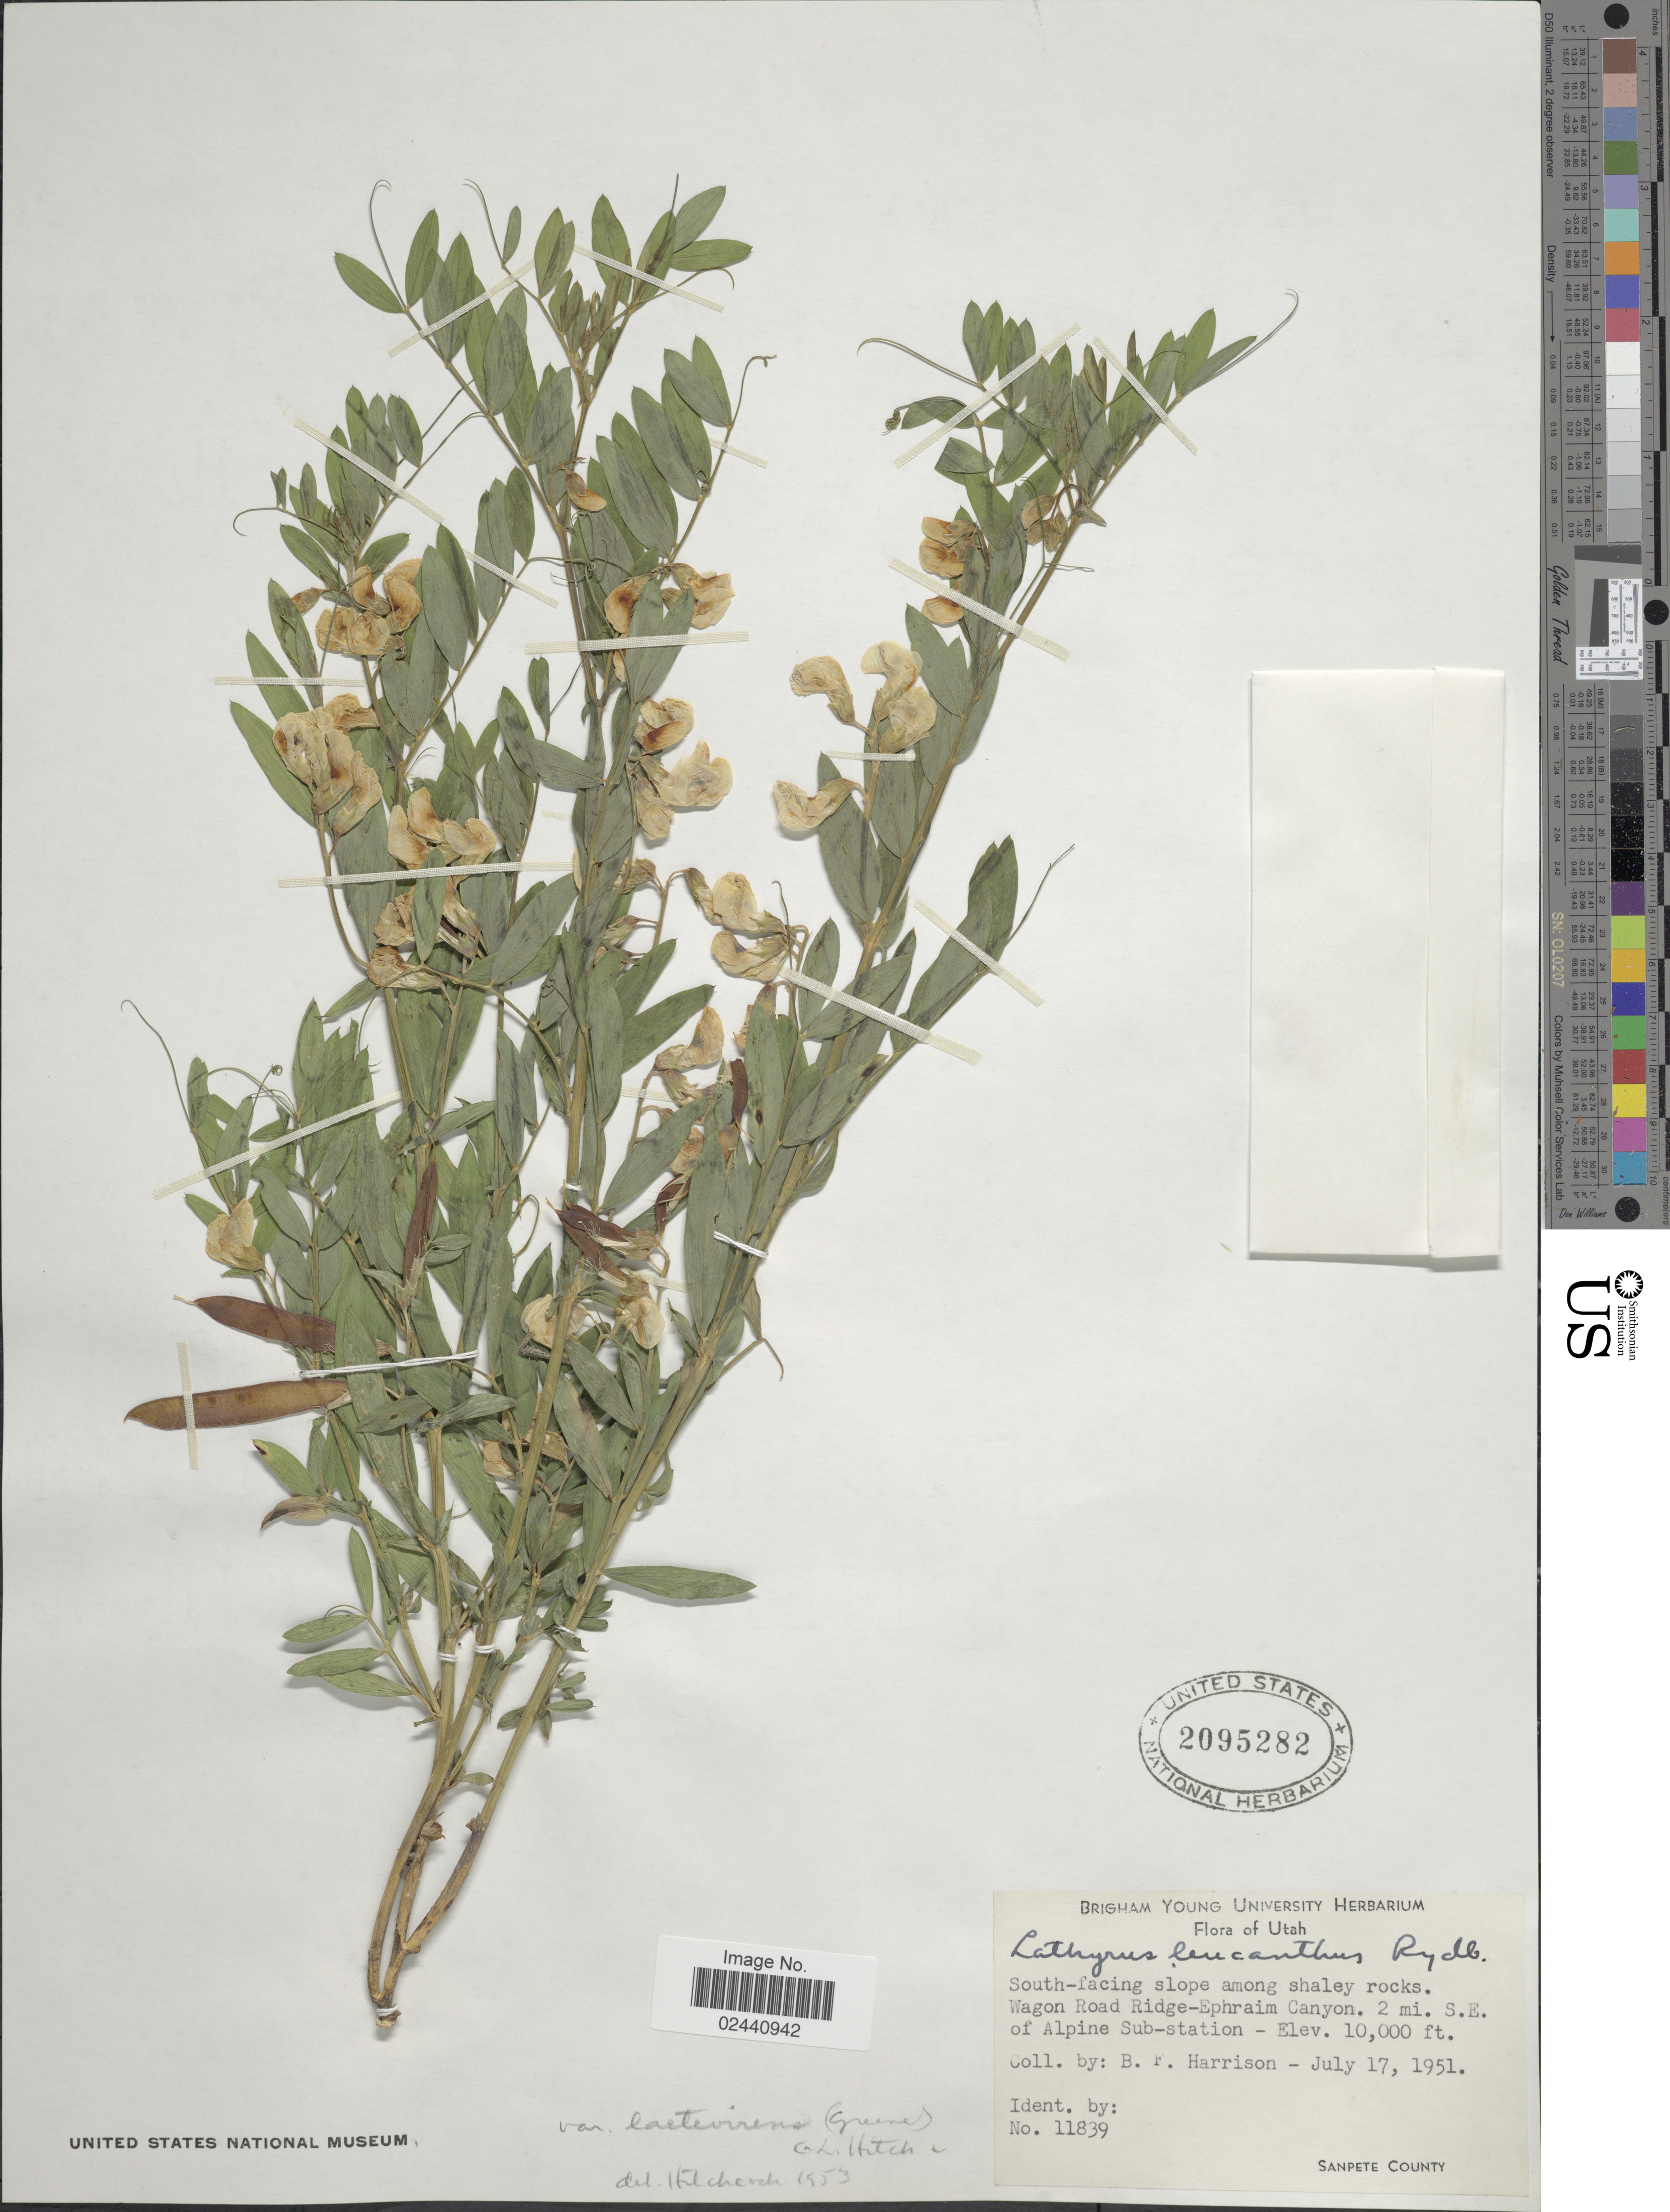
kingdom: Plantae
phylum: Tracheophyta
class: Magnoliopsida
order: Fabales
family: Fabaceae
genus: Lathyrus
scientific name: Lathyrus leucanthus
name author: Rydb.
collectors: B. F. Harrison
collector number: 11839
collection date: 1951-07-17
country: United States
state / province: Utah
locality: South-facing slope among shaley rocks. Wagon Road Ridge-Ephraim Canyon. 2 mi. S.E. of Alpine Sub-Station, Sanpete County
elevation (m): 3048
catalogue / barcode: US 2095282